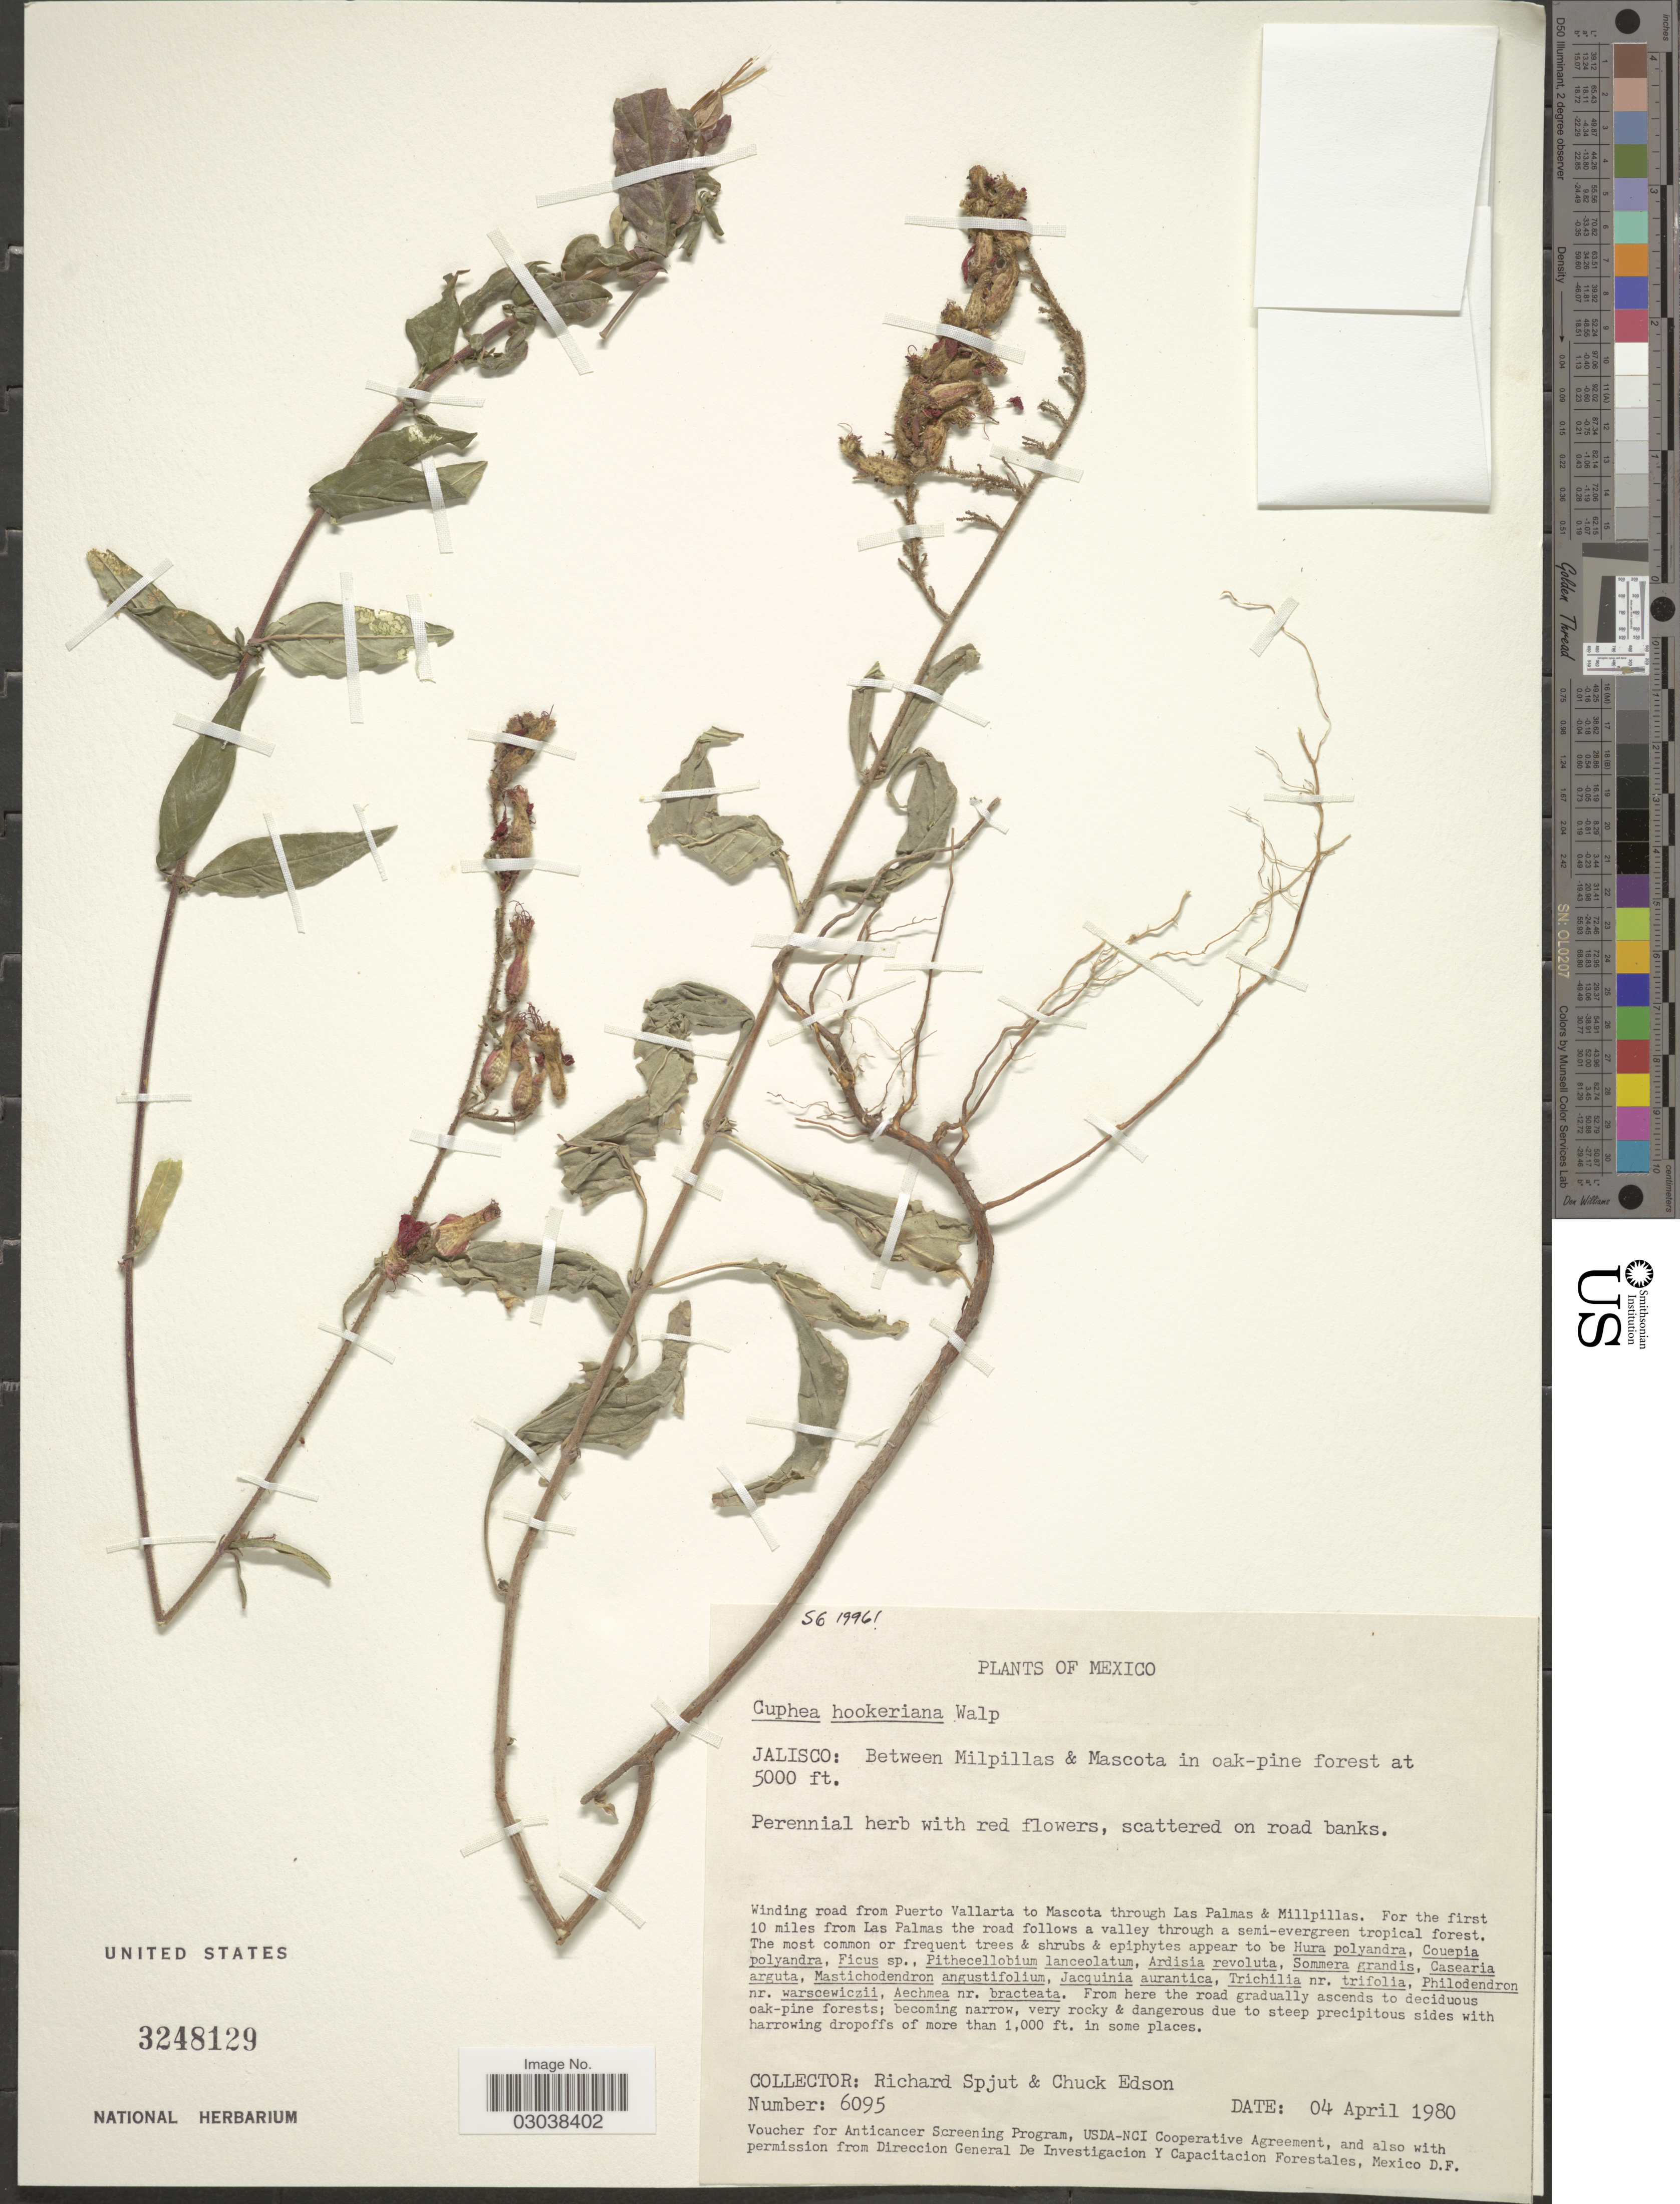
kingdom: Plantae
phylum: Tracheophyta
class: Magnoliopsida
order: Myrtales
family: Lythraceae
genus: Cuphea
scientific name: Cuphea hookeriana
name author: Walp.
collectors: R. Spjut & C. Edson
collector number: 6095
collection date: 1980-04-04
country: Mexico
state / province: Jalisco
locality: Between Milpillas & Mascota. Winding road from Puerto Vallarta to Mascota through Las Palmas & Millpillas. For the first 10 miles from Las Palmas the road follows a valley through a semi-evergreen tropical forest.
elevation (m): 1524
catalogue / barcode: US 3248129